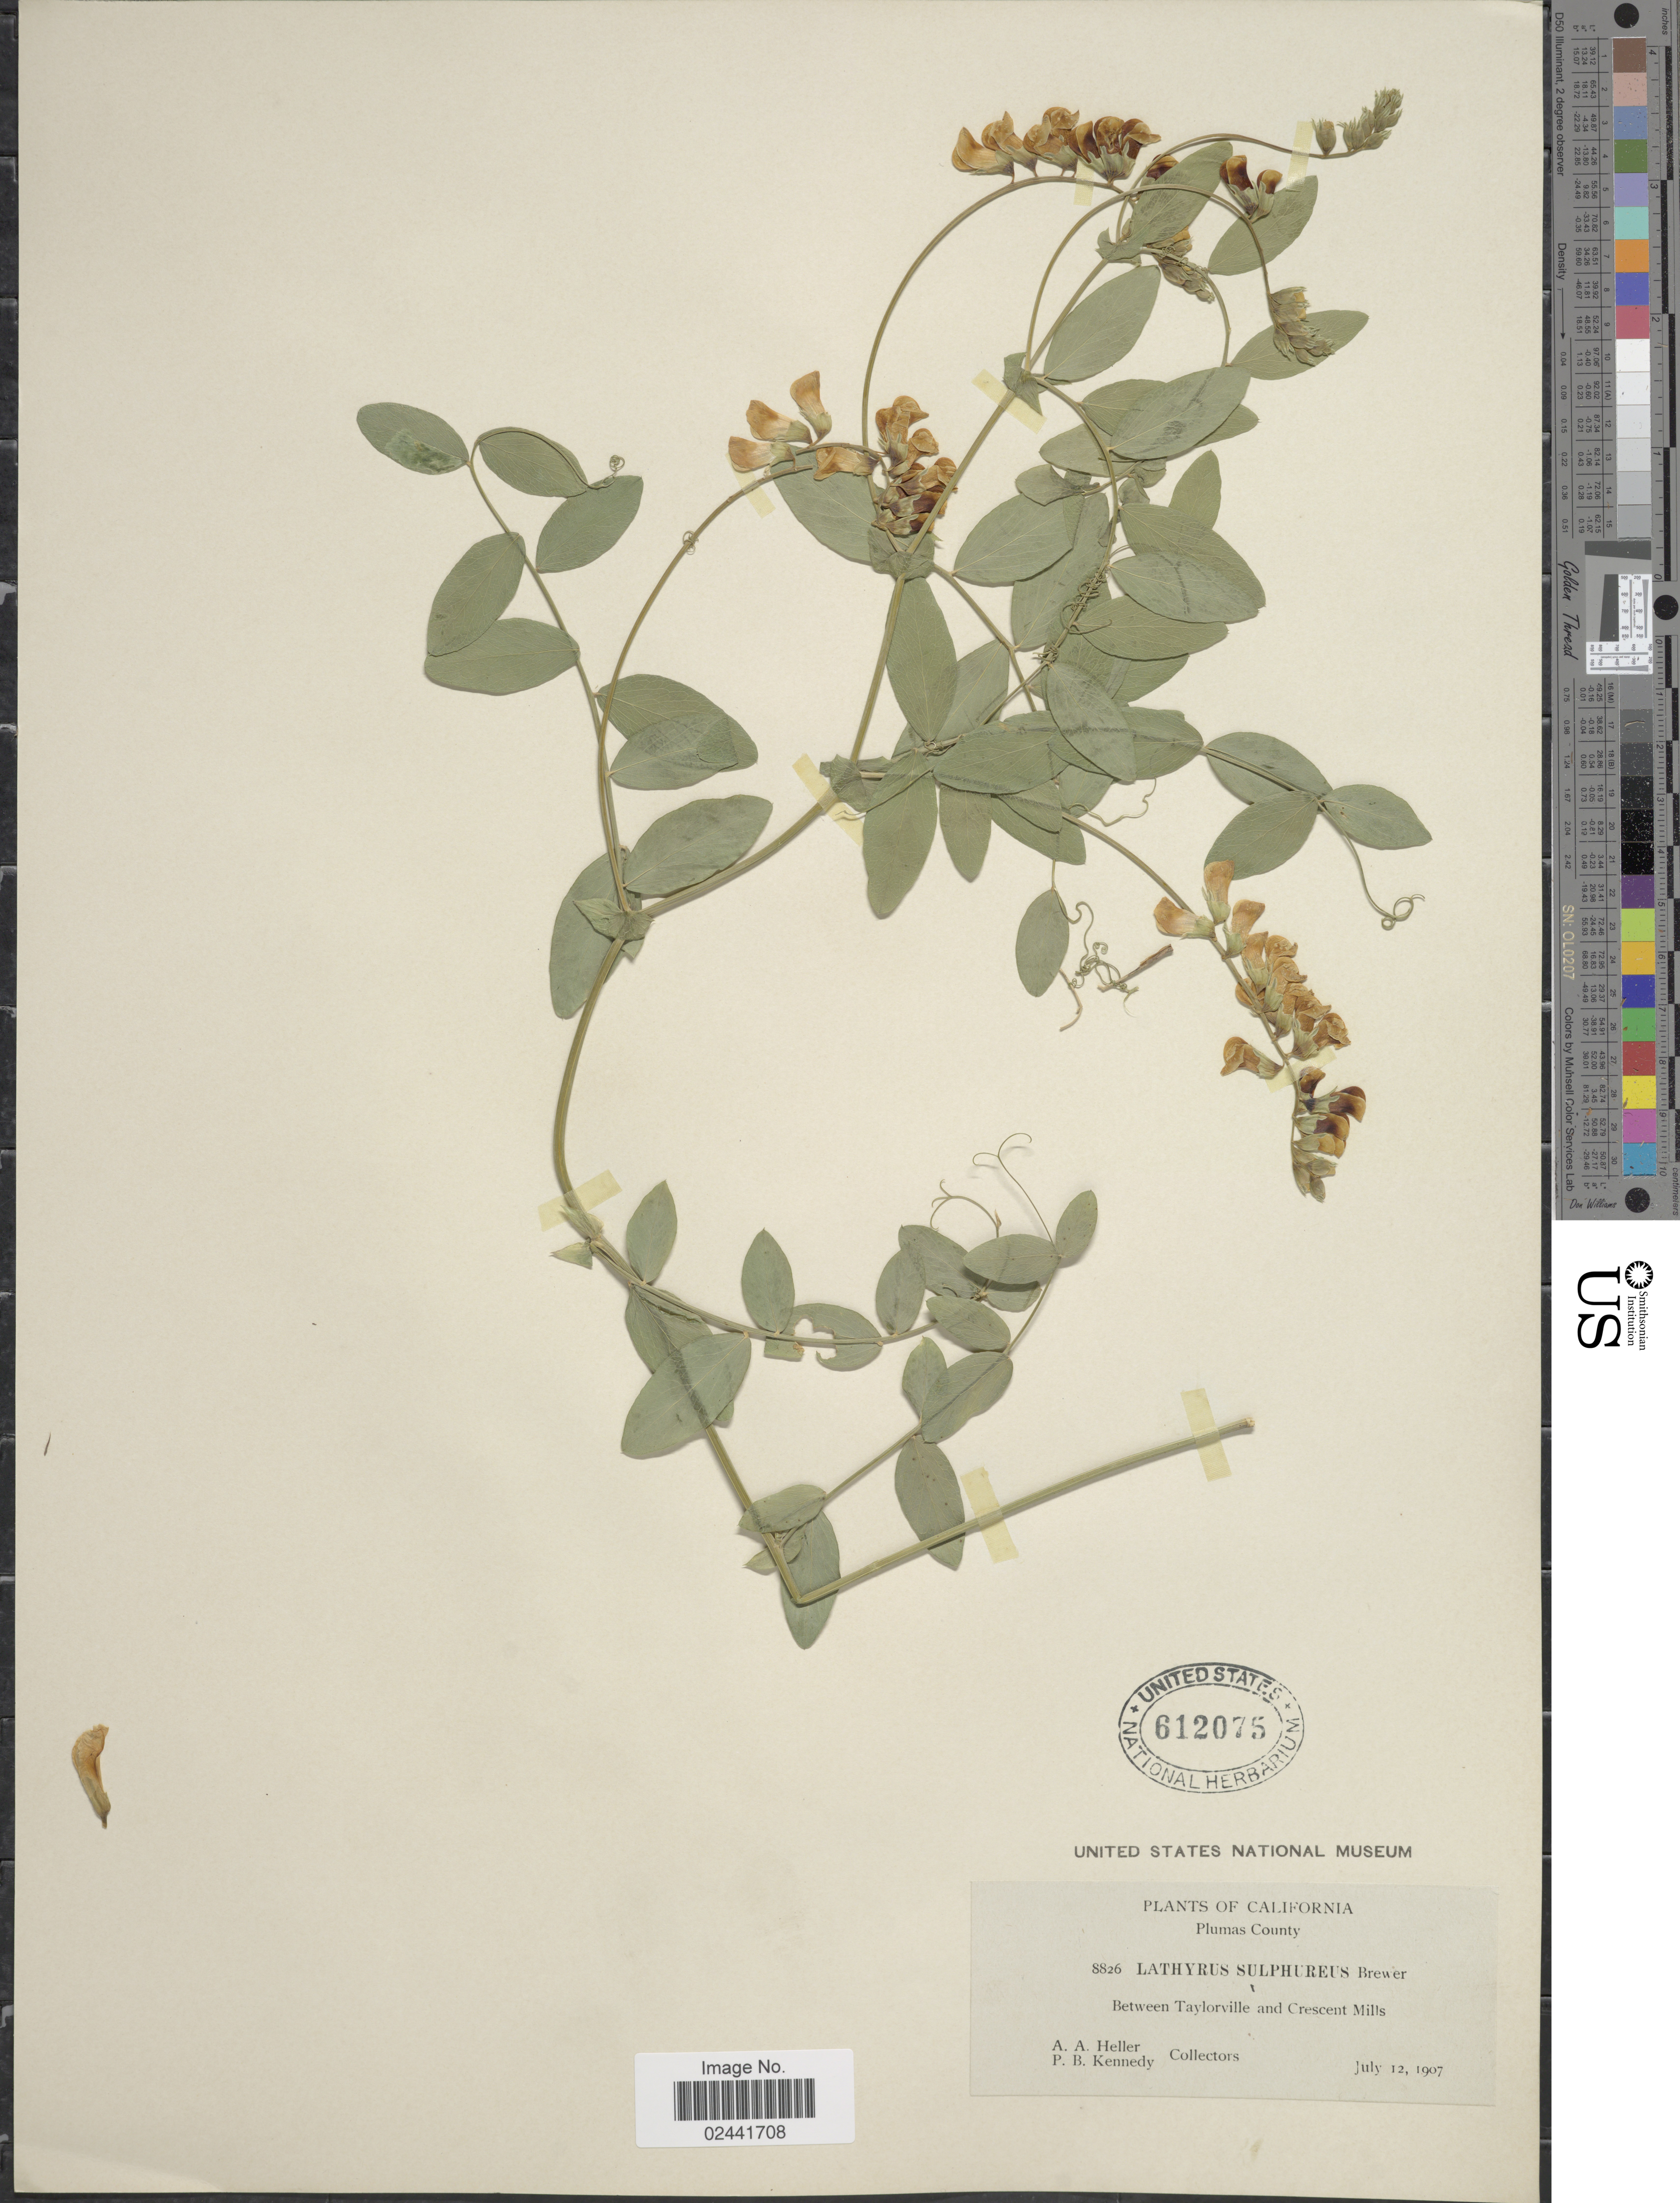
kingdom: Plantae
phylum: Tracheophyta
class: Magnoliopsida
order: Fabales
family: Fabaceae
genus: Lathyrus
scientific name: Lathyrus sulphureus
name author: W.H. Brewer ex A. Gray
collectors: A. A. Heller & P. B. Kennedy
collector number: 8826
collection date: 1907-07-12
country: United States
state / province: California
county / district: Plumas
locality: Plumas County, Between Taylorville and Crescent Mills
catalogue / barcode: US 612075